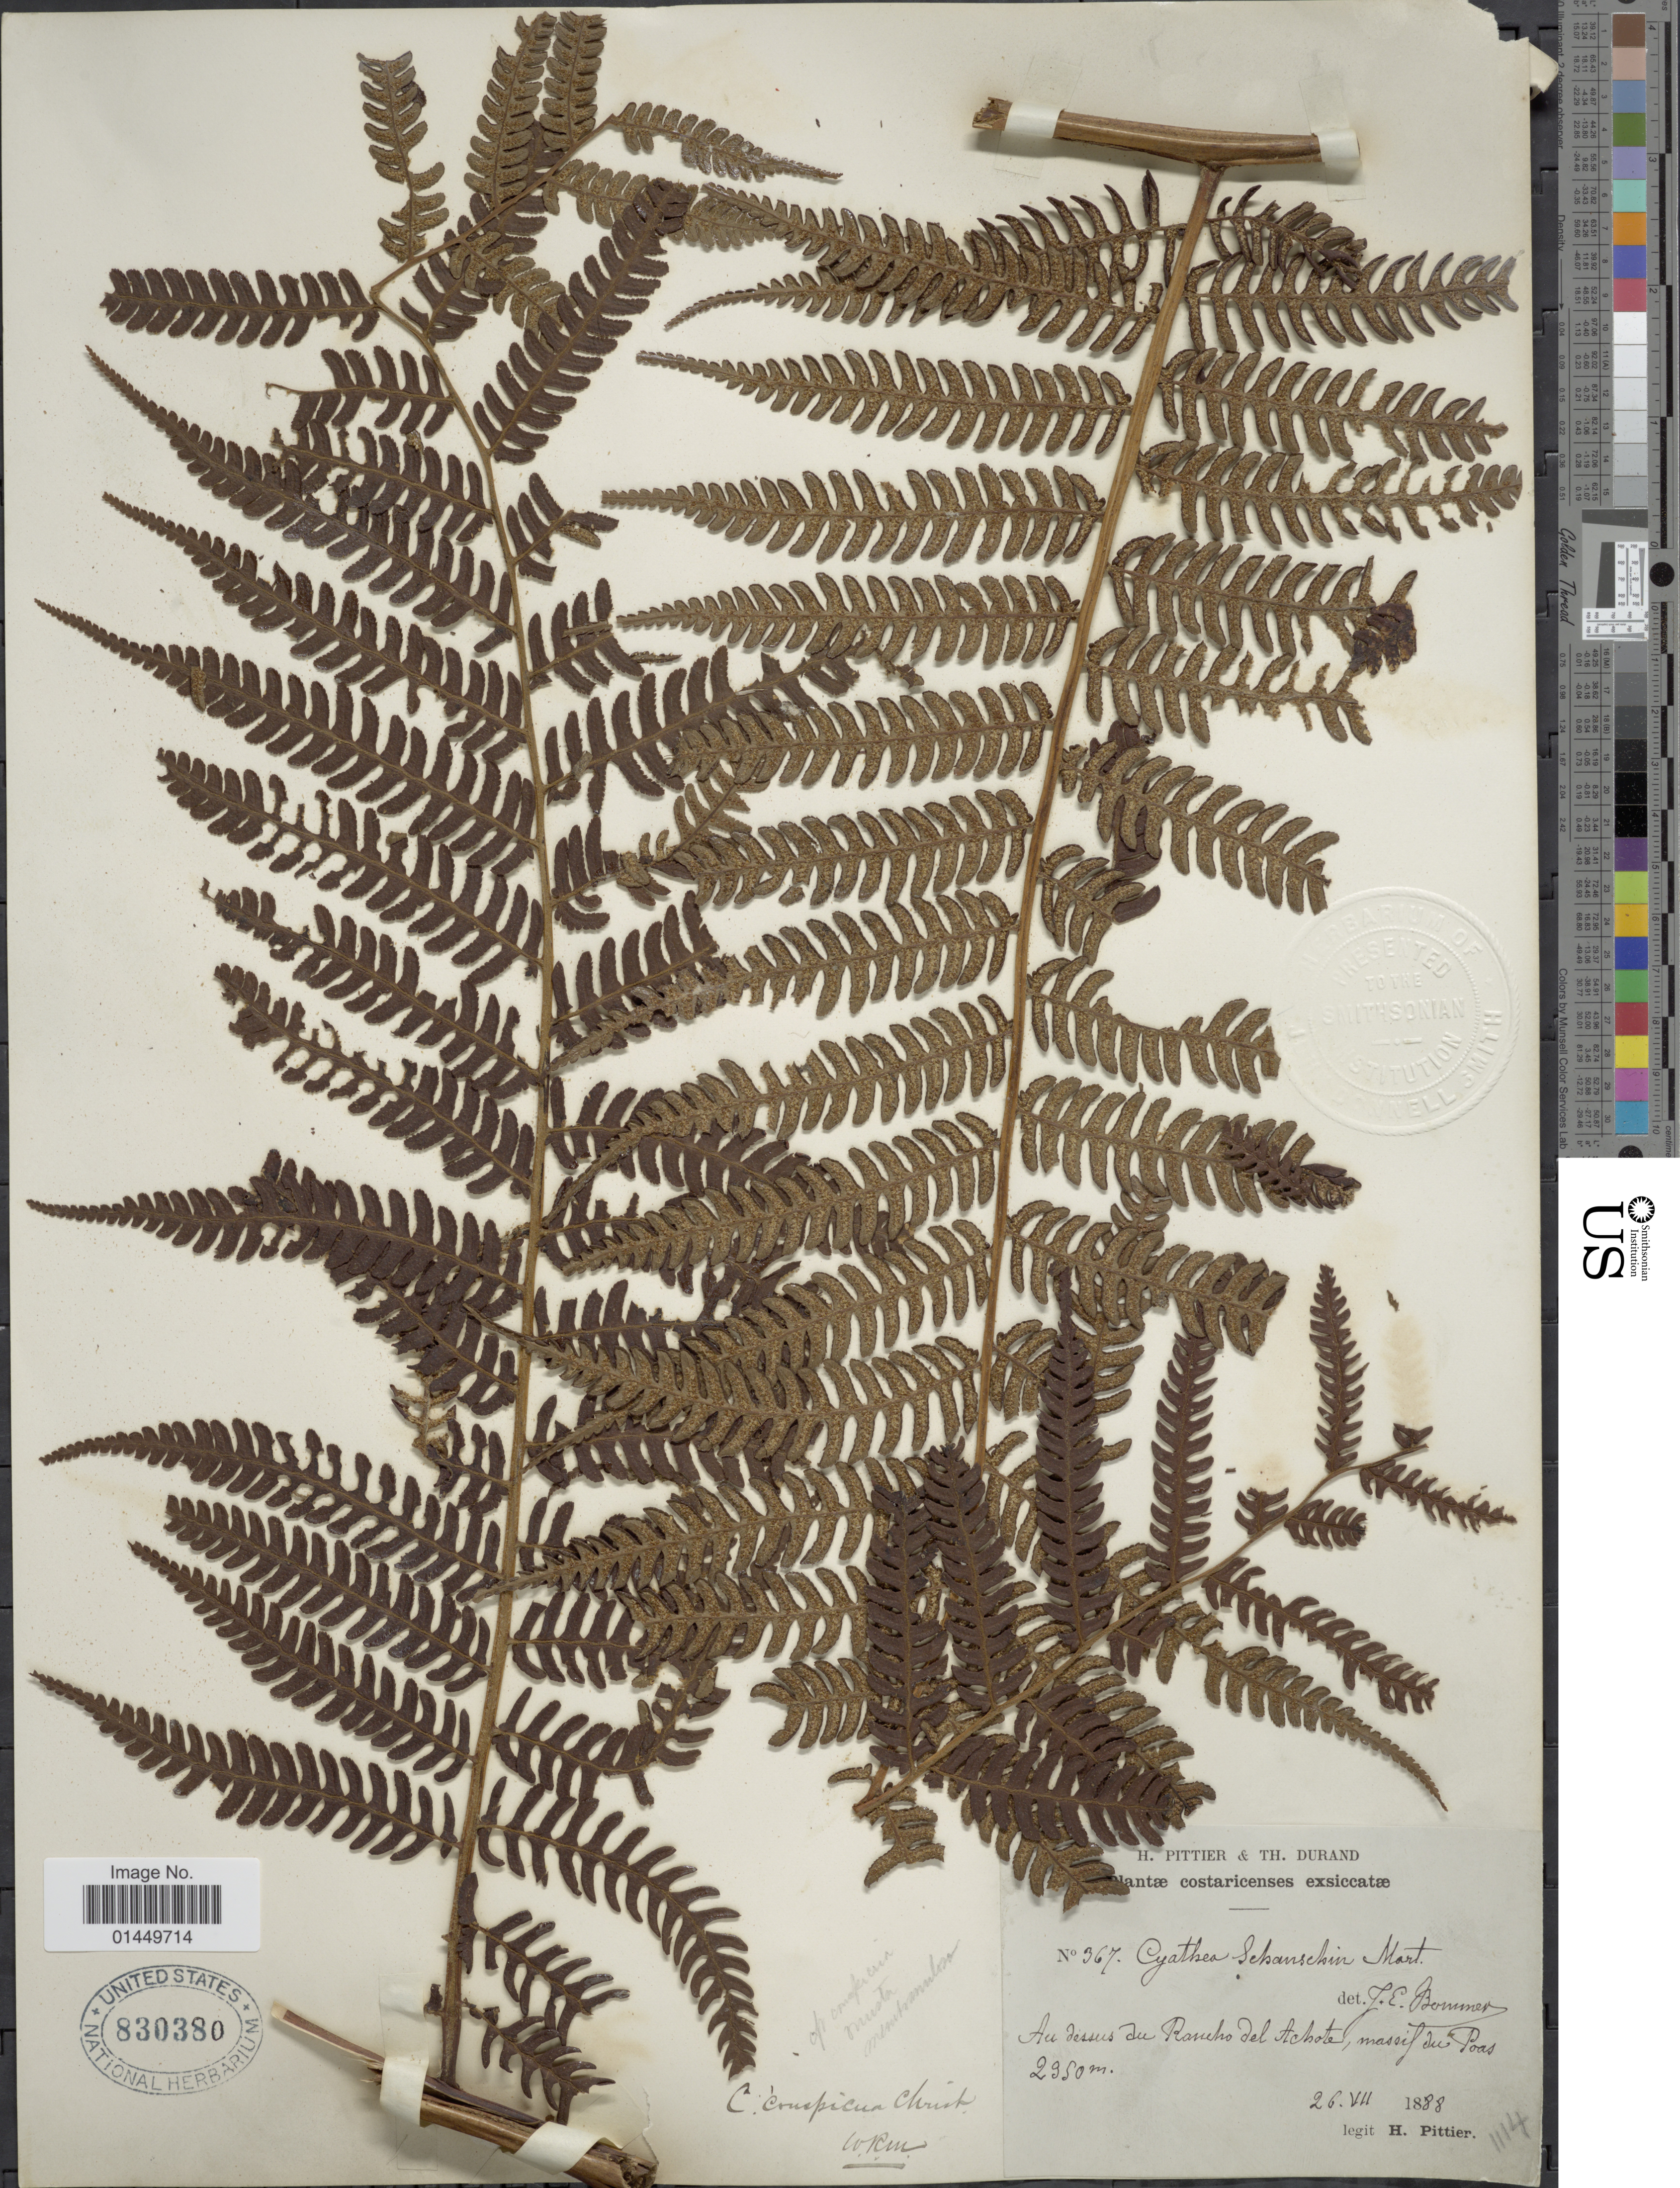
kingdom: Plantae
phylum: Tracheophyta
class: Polypodiopsida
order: Cyatheales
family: Cyatheaceae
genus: Cyathea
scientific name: Cyathea suprastrigosa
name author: (Christ) Maxon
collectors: H. F. Pittier & T. Durand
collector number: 367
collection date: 1888-07-26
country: Costa Rica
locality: Au dessus du Rasucho del Achote, massif du Poas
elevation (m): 2950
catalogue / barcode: US 830380